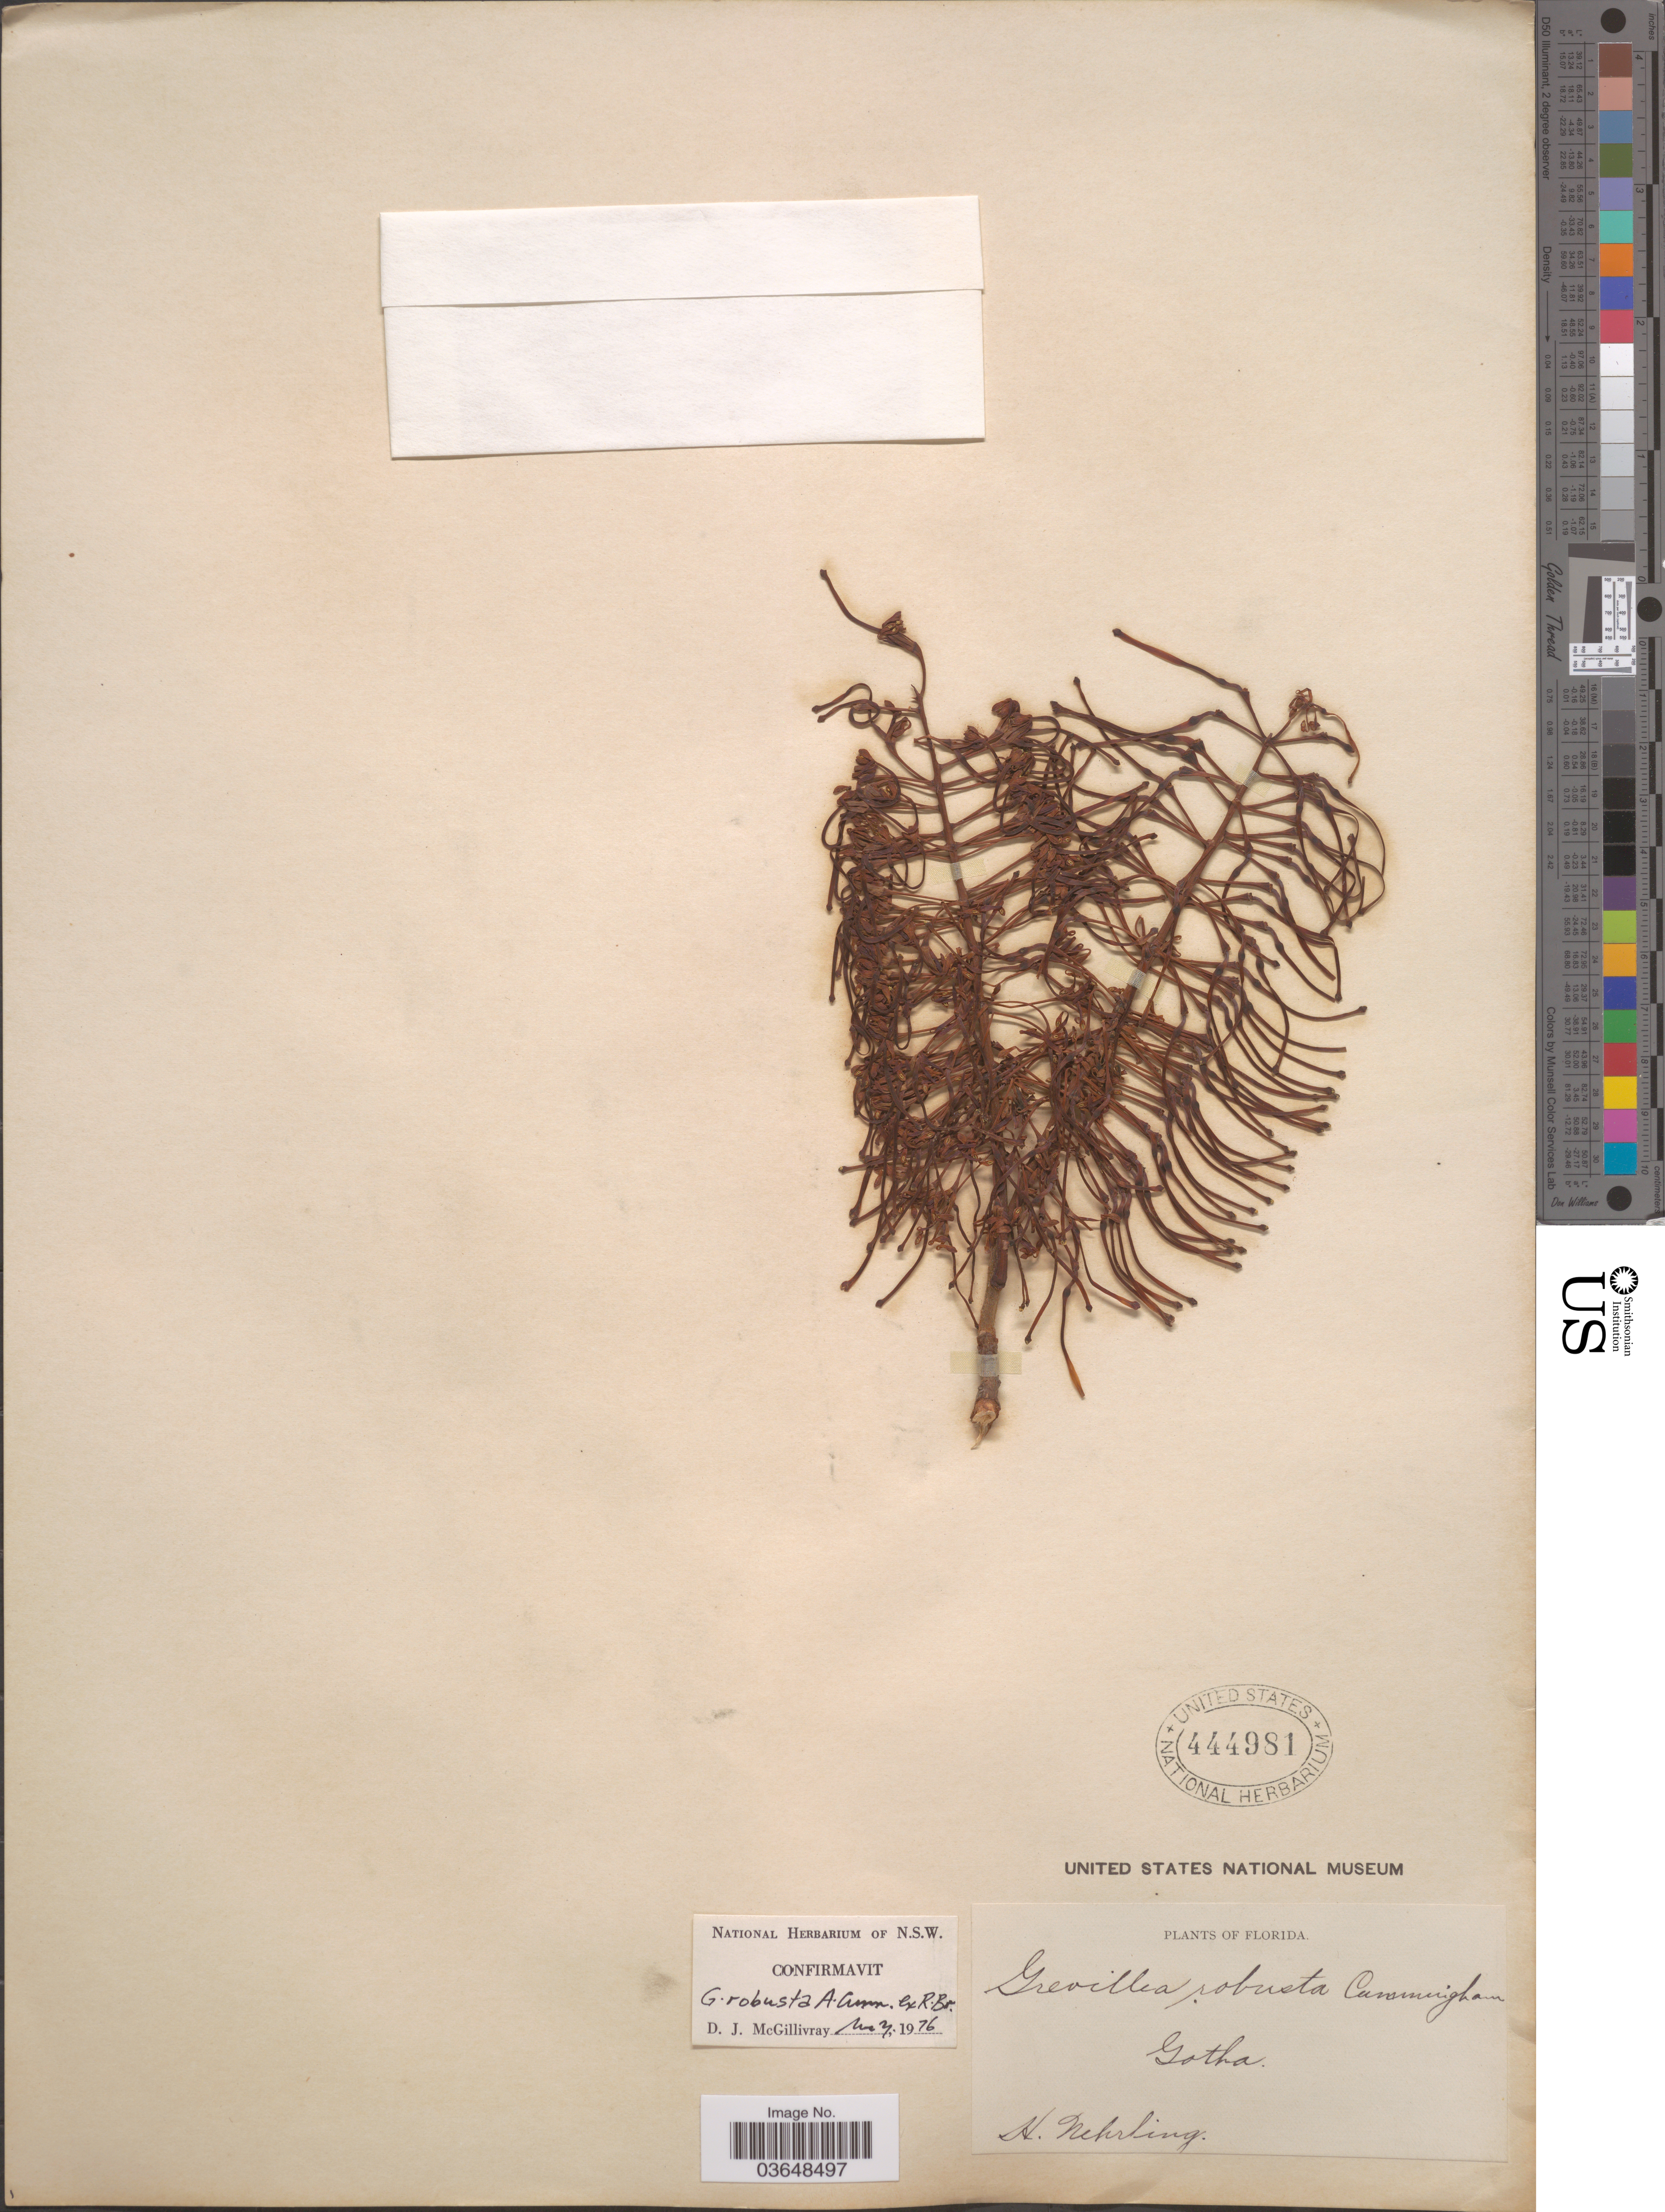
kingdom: Plantae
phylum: Tracheophyta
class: Magnoliopsida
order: Proteales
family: Proteaceae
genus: Grevillea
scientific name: Grevillea robusta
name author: A. Cunn.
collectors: H. Nehrling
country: United States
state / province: Florida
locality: Gotha.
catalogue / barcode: US 444981